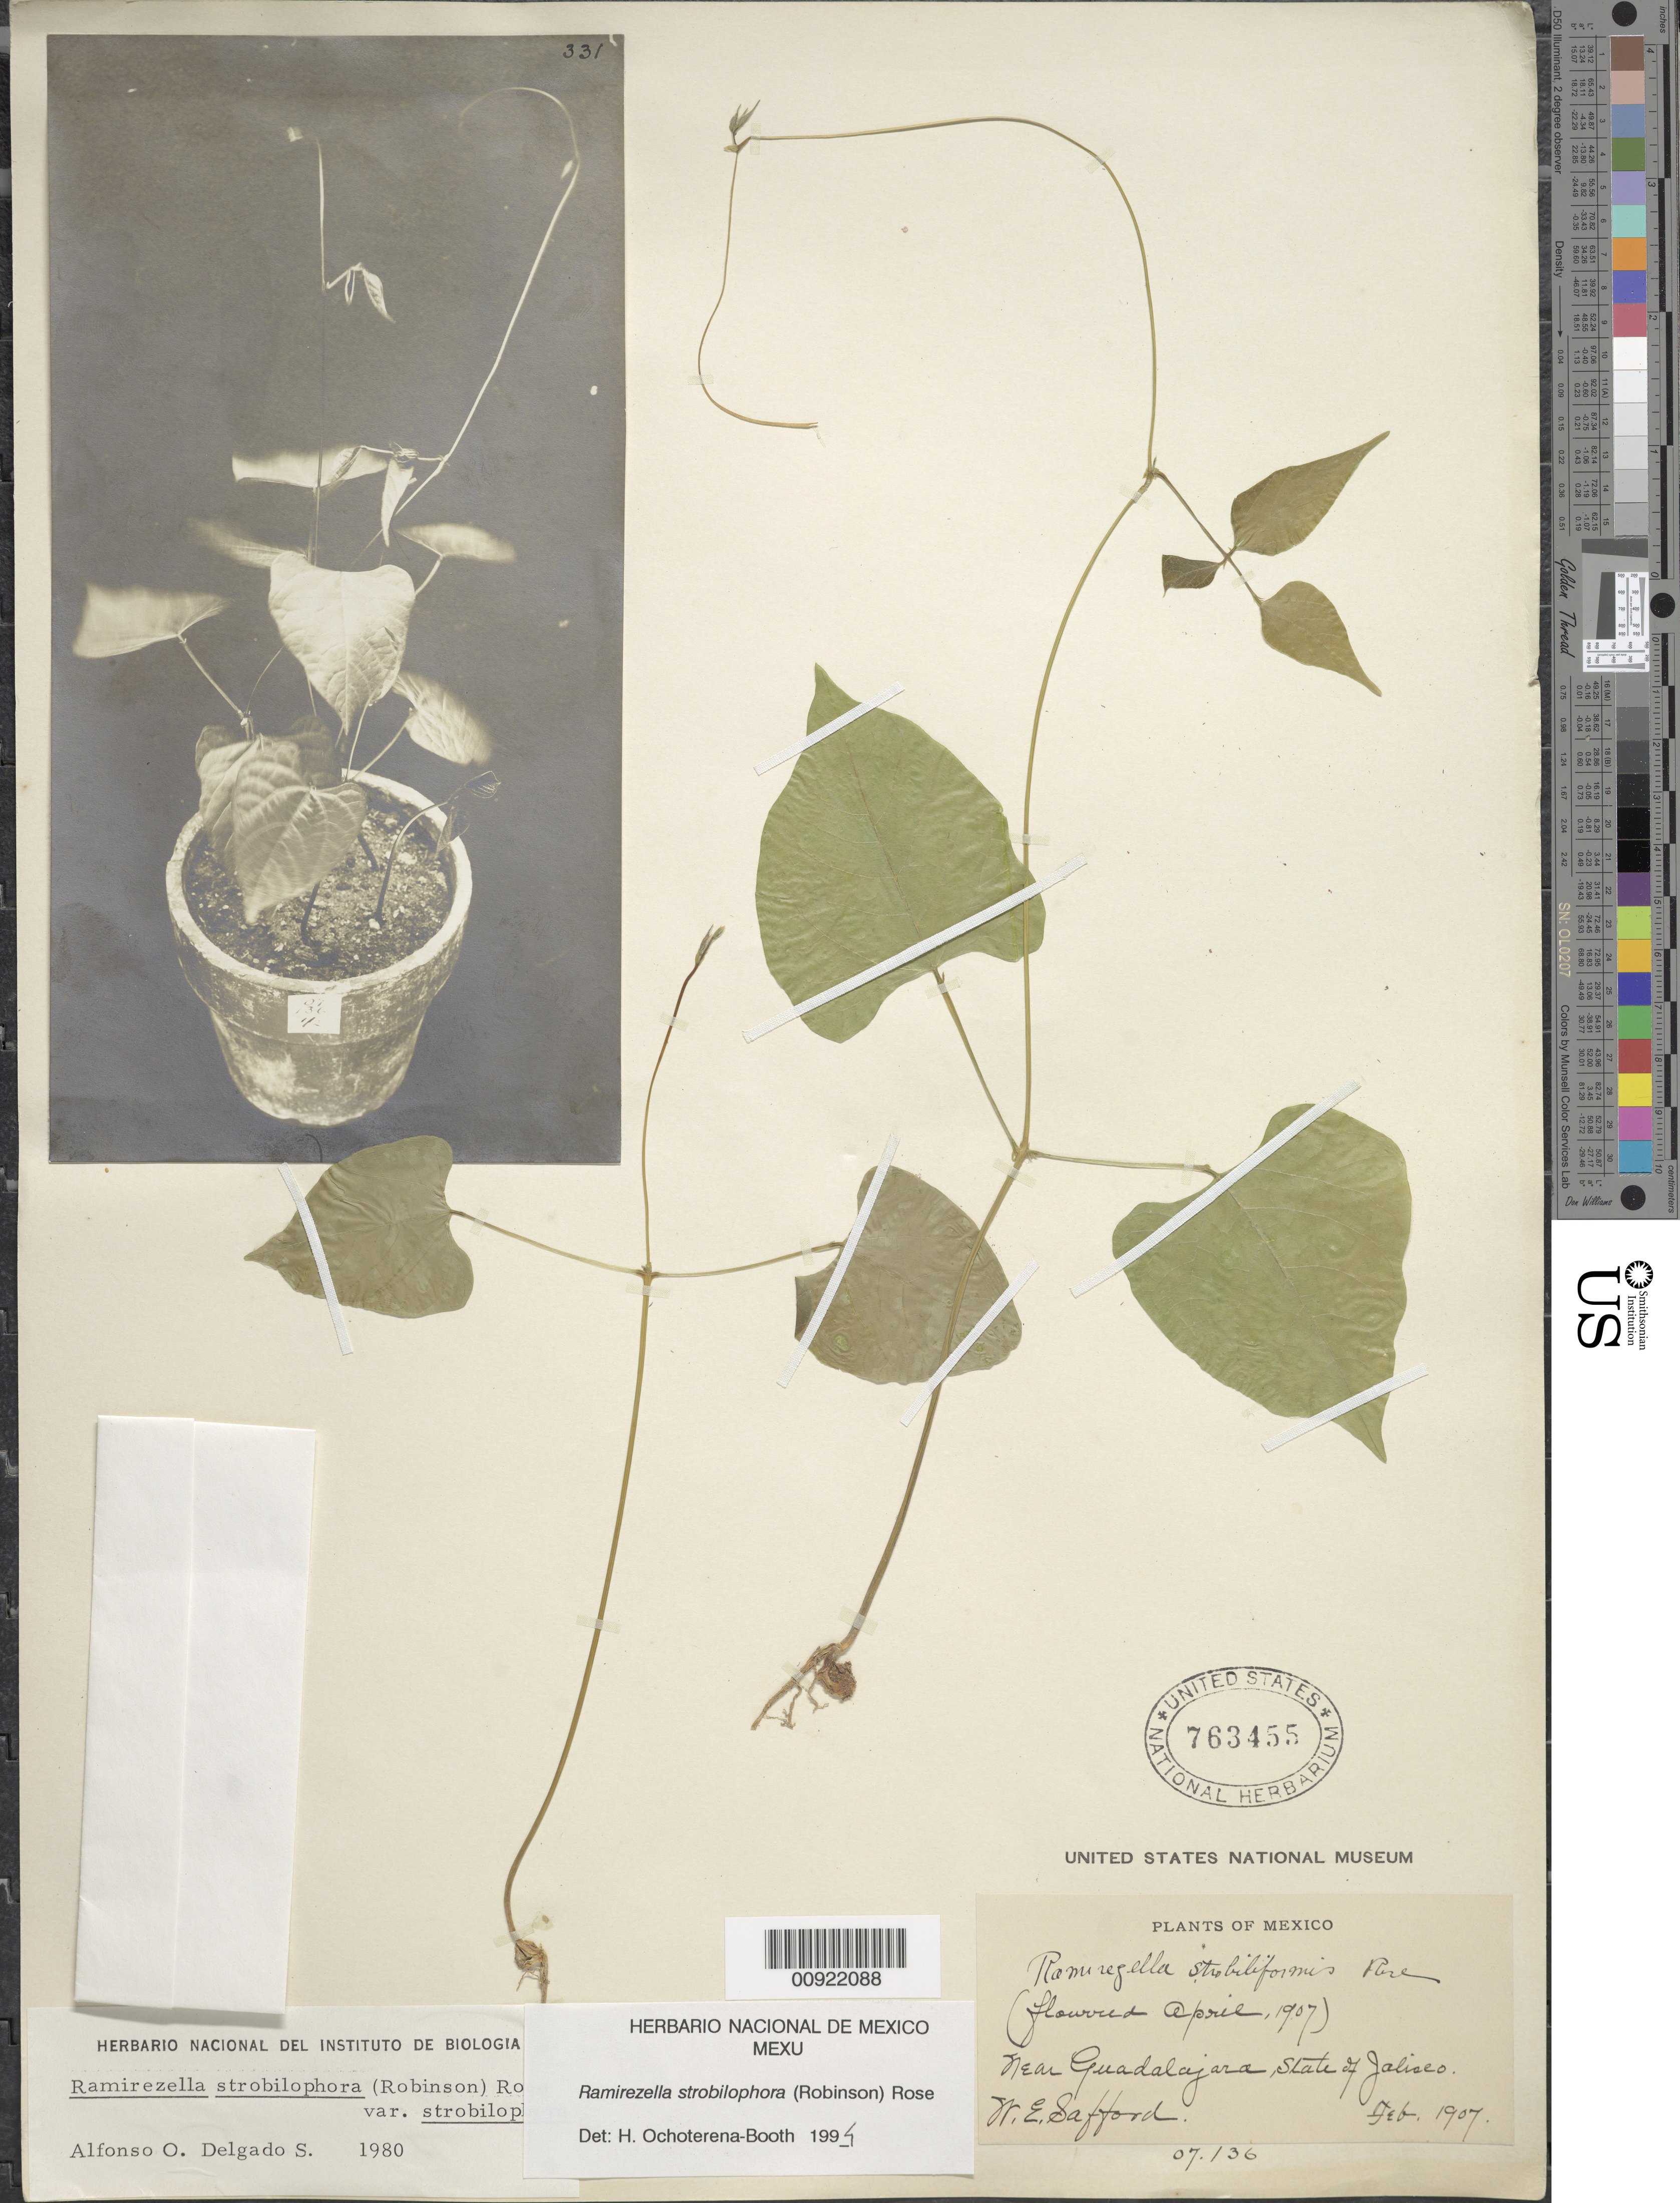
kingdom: Plantae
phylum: Tracheophyta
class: Magnoliopsida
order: Fabales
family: Fabaceae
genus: Ramirezella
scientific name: Ramirezella strobilophora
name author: (B.L. Rob.) Rose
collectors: W. E. Safford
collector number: Green House No. 07.136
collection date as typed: Feb 1907 and -- Apr 1907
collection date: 1907-02,1907-04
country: Mexico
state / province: Jalisco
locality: Near Guadalajara, State of Jalisco.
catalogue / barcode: US 763455